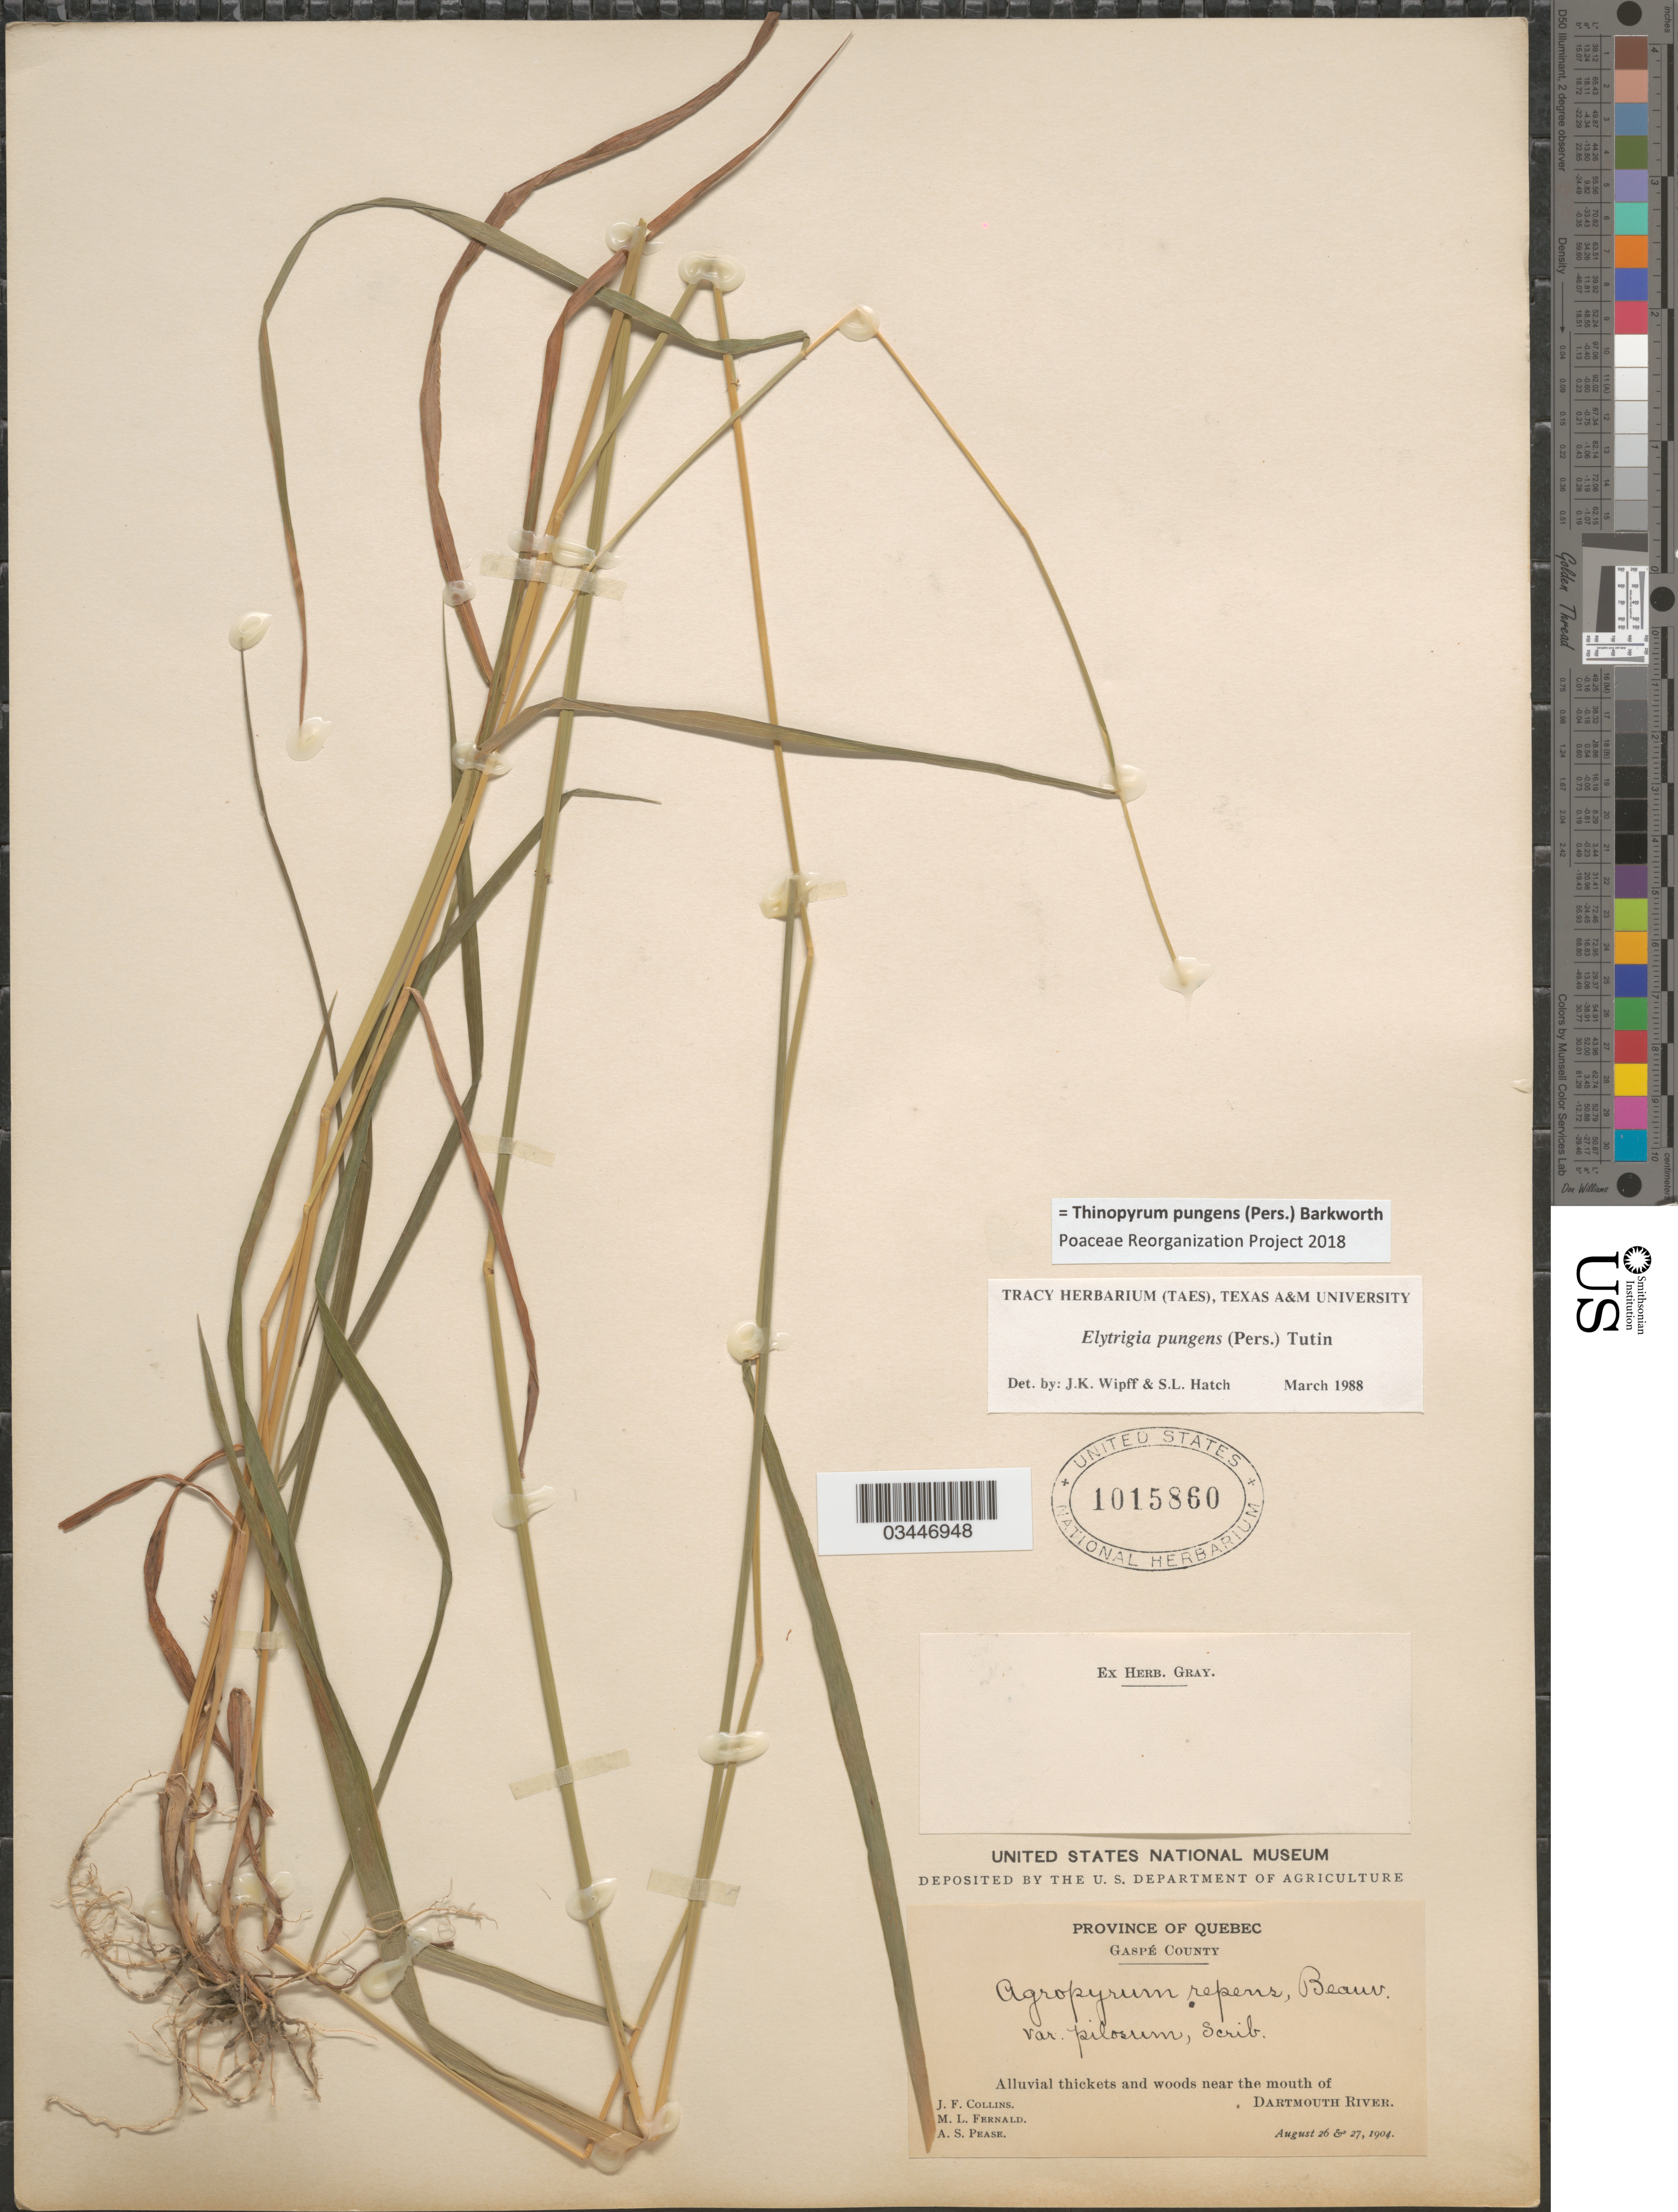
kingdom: Plantae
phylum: Tracheophyta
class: Liliopsida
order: Poales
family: Poaceae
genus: Thinopyrum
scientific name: Thinopyrum pungens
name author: (Pers.) Barkworth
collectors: J. Collins, M. L. Fernald & A. S. Pease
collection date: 1904-08-26/1904-08-27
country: Canada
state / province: Quebec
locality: Gaspé County. Alluvial thickets and woods near the mouth of Dartmouth River.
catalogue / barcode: US 1015860